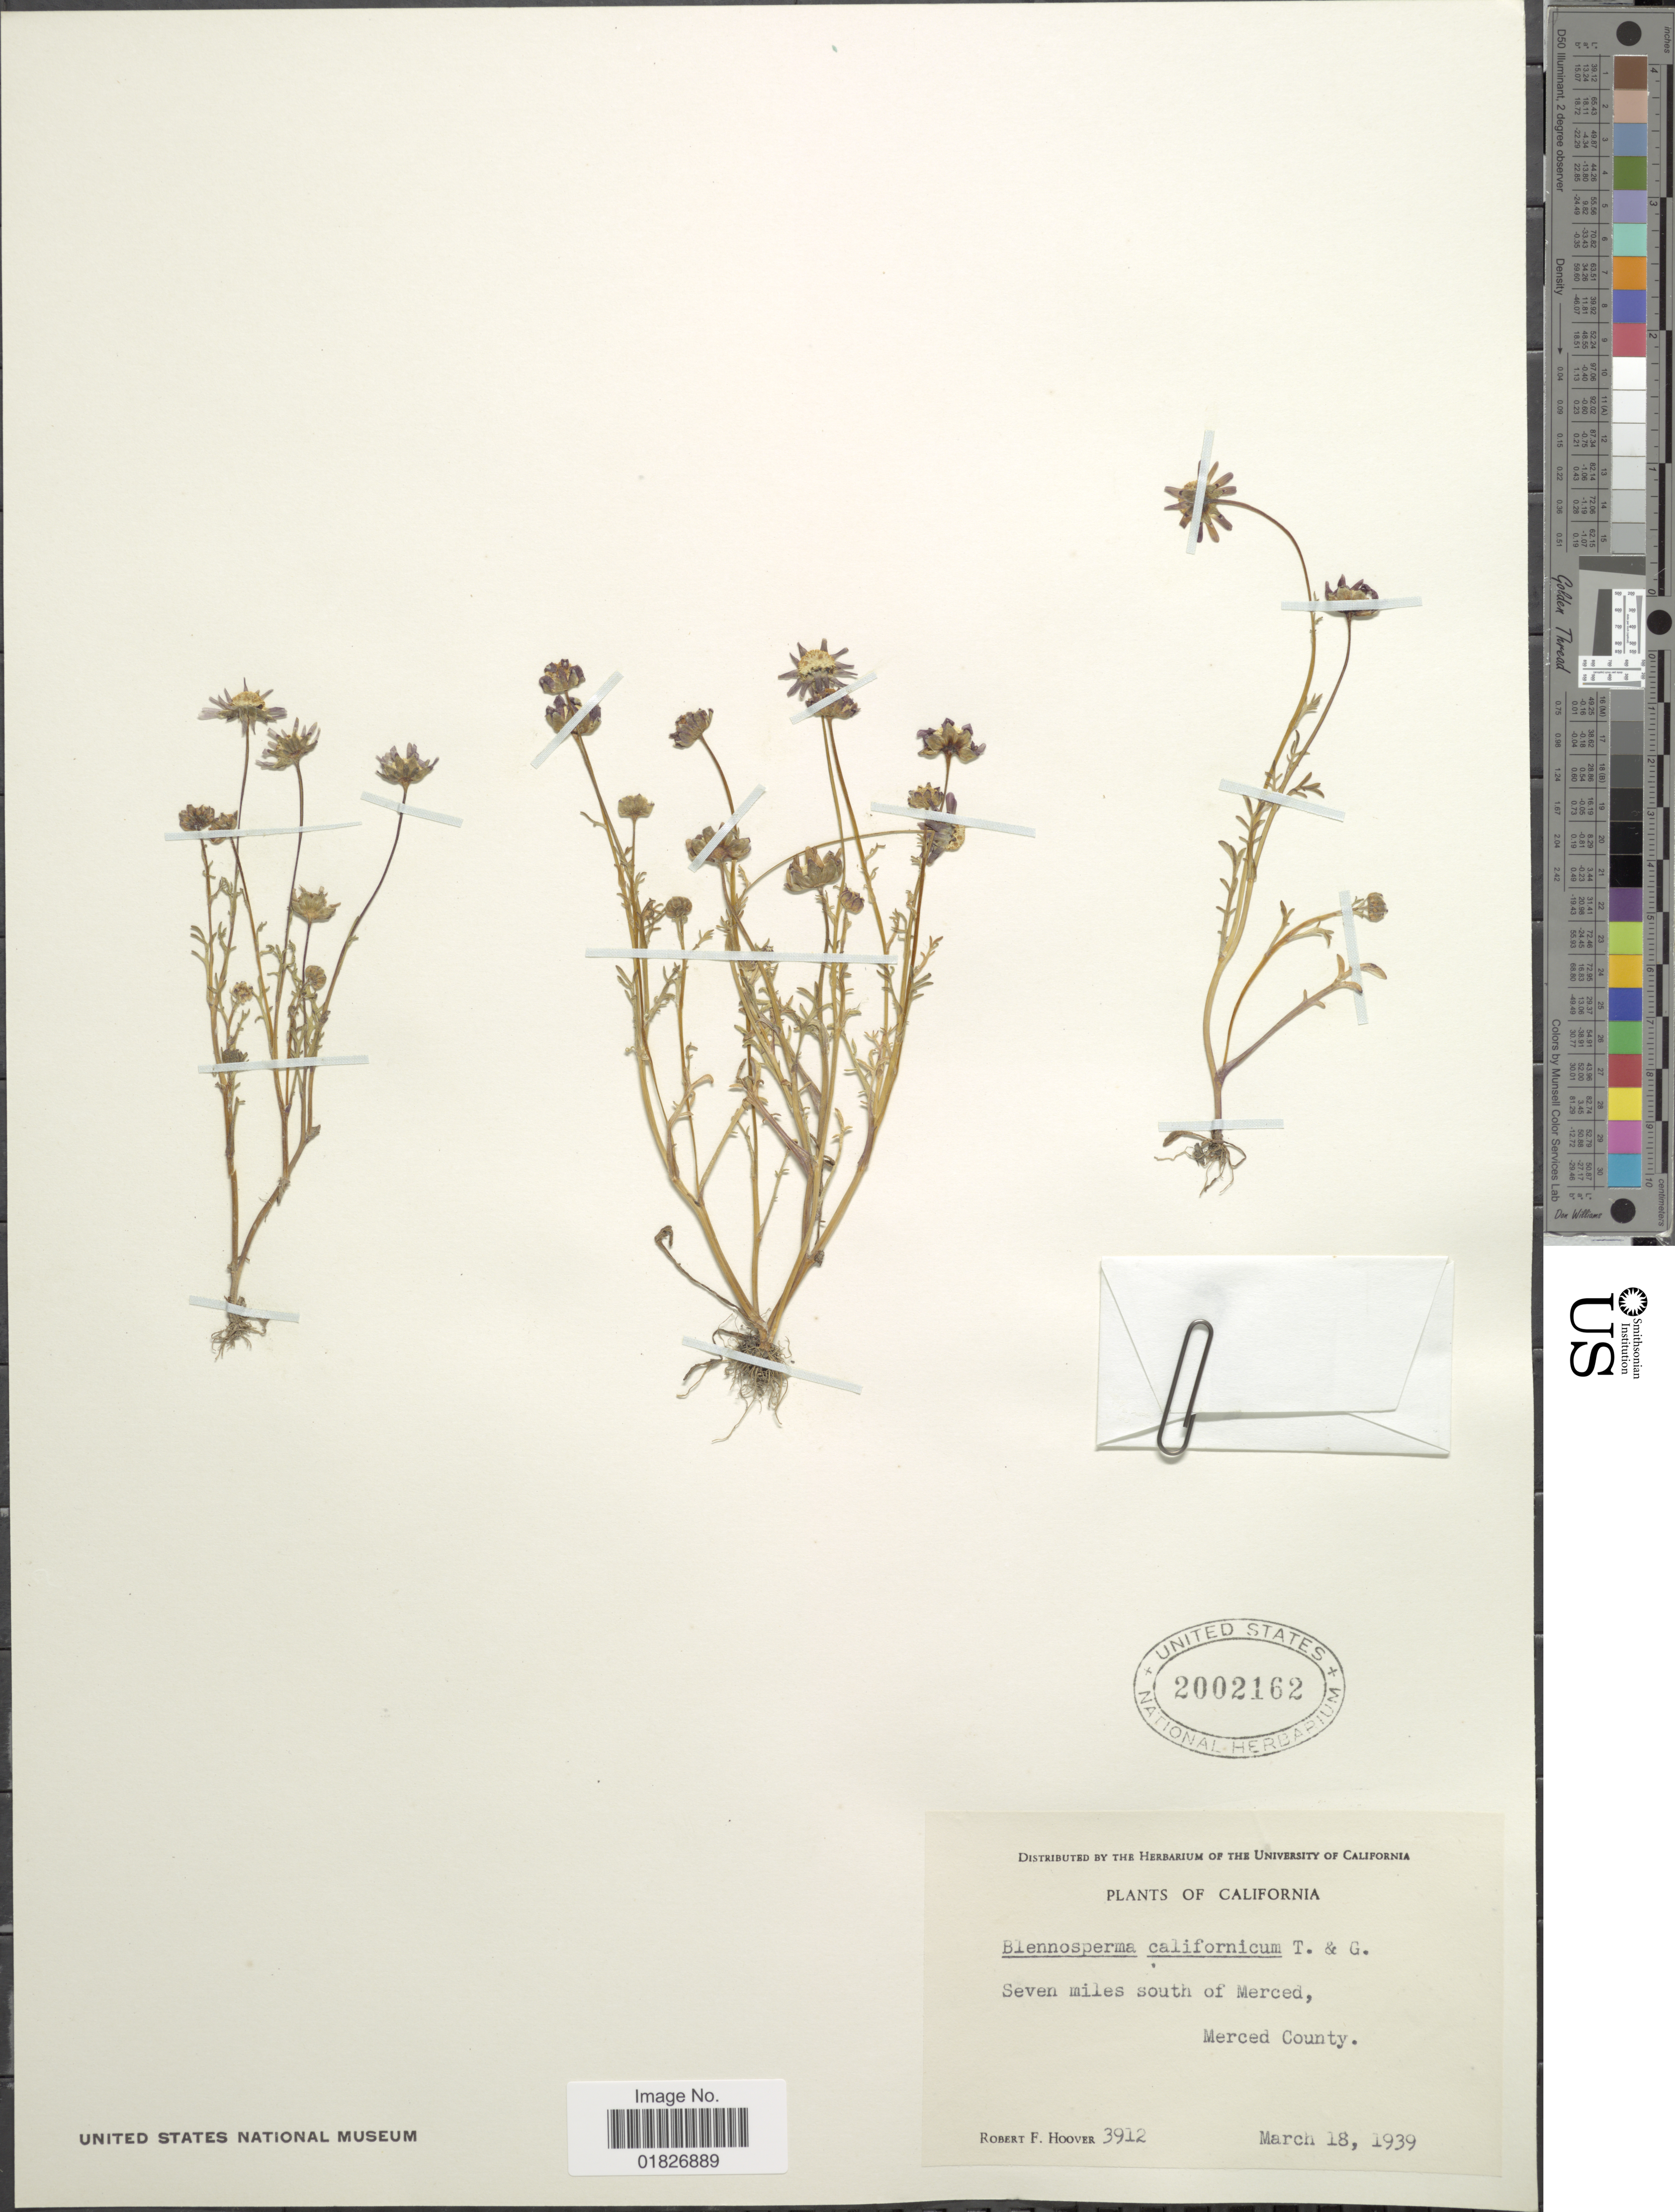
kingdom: Plantae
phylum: Tracheophyta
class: Magnoliopsida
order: Asterales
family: Asteraceae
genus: Blennosperma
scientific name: Blennosperma nanum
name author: (Hook.) S.F. Blake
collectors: R. F. Hoover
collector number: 3912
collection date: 1939-03-18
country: United States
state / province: California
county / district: Merced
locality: Seven miles south of Merced, Merced County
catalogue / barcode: US 2002162